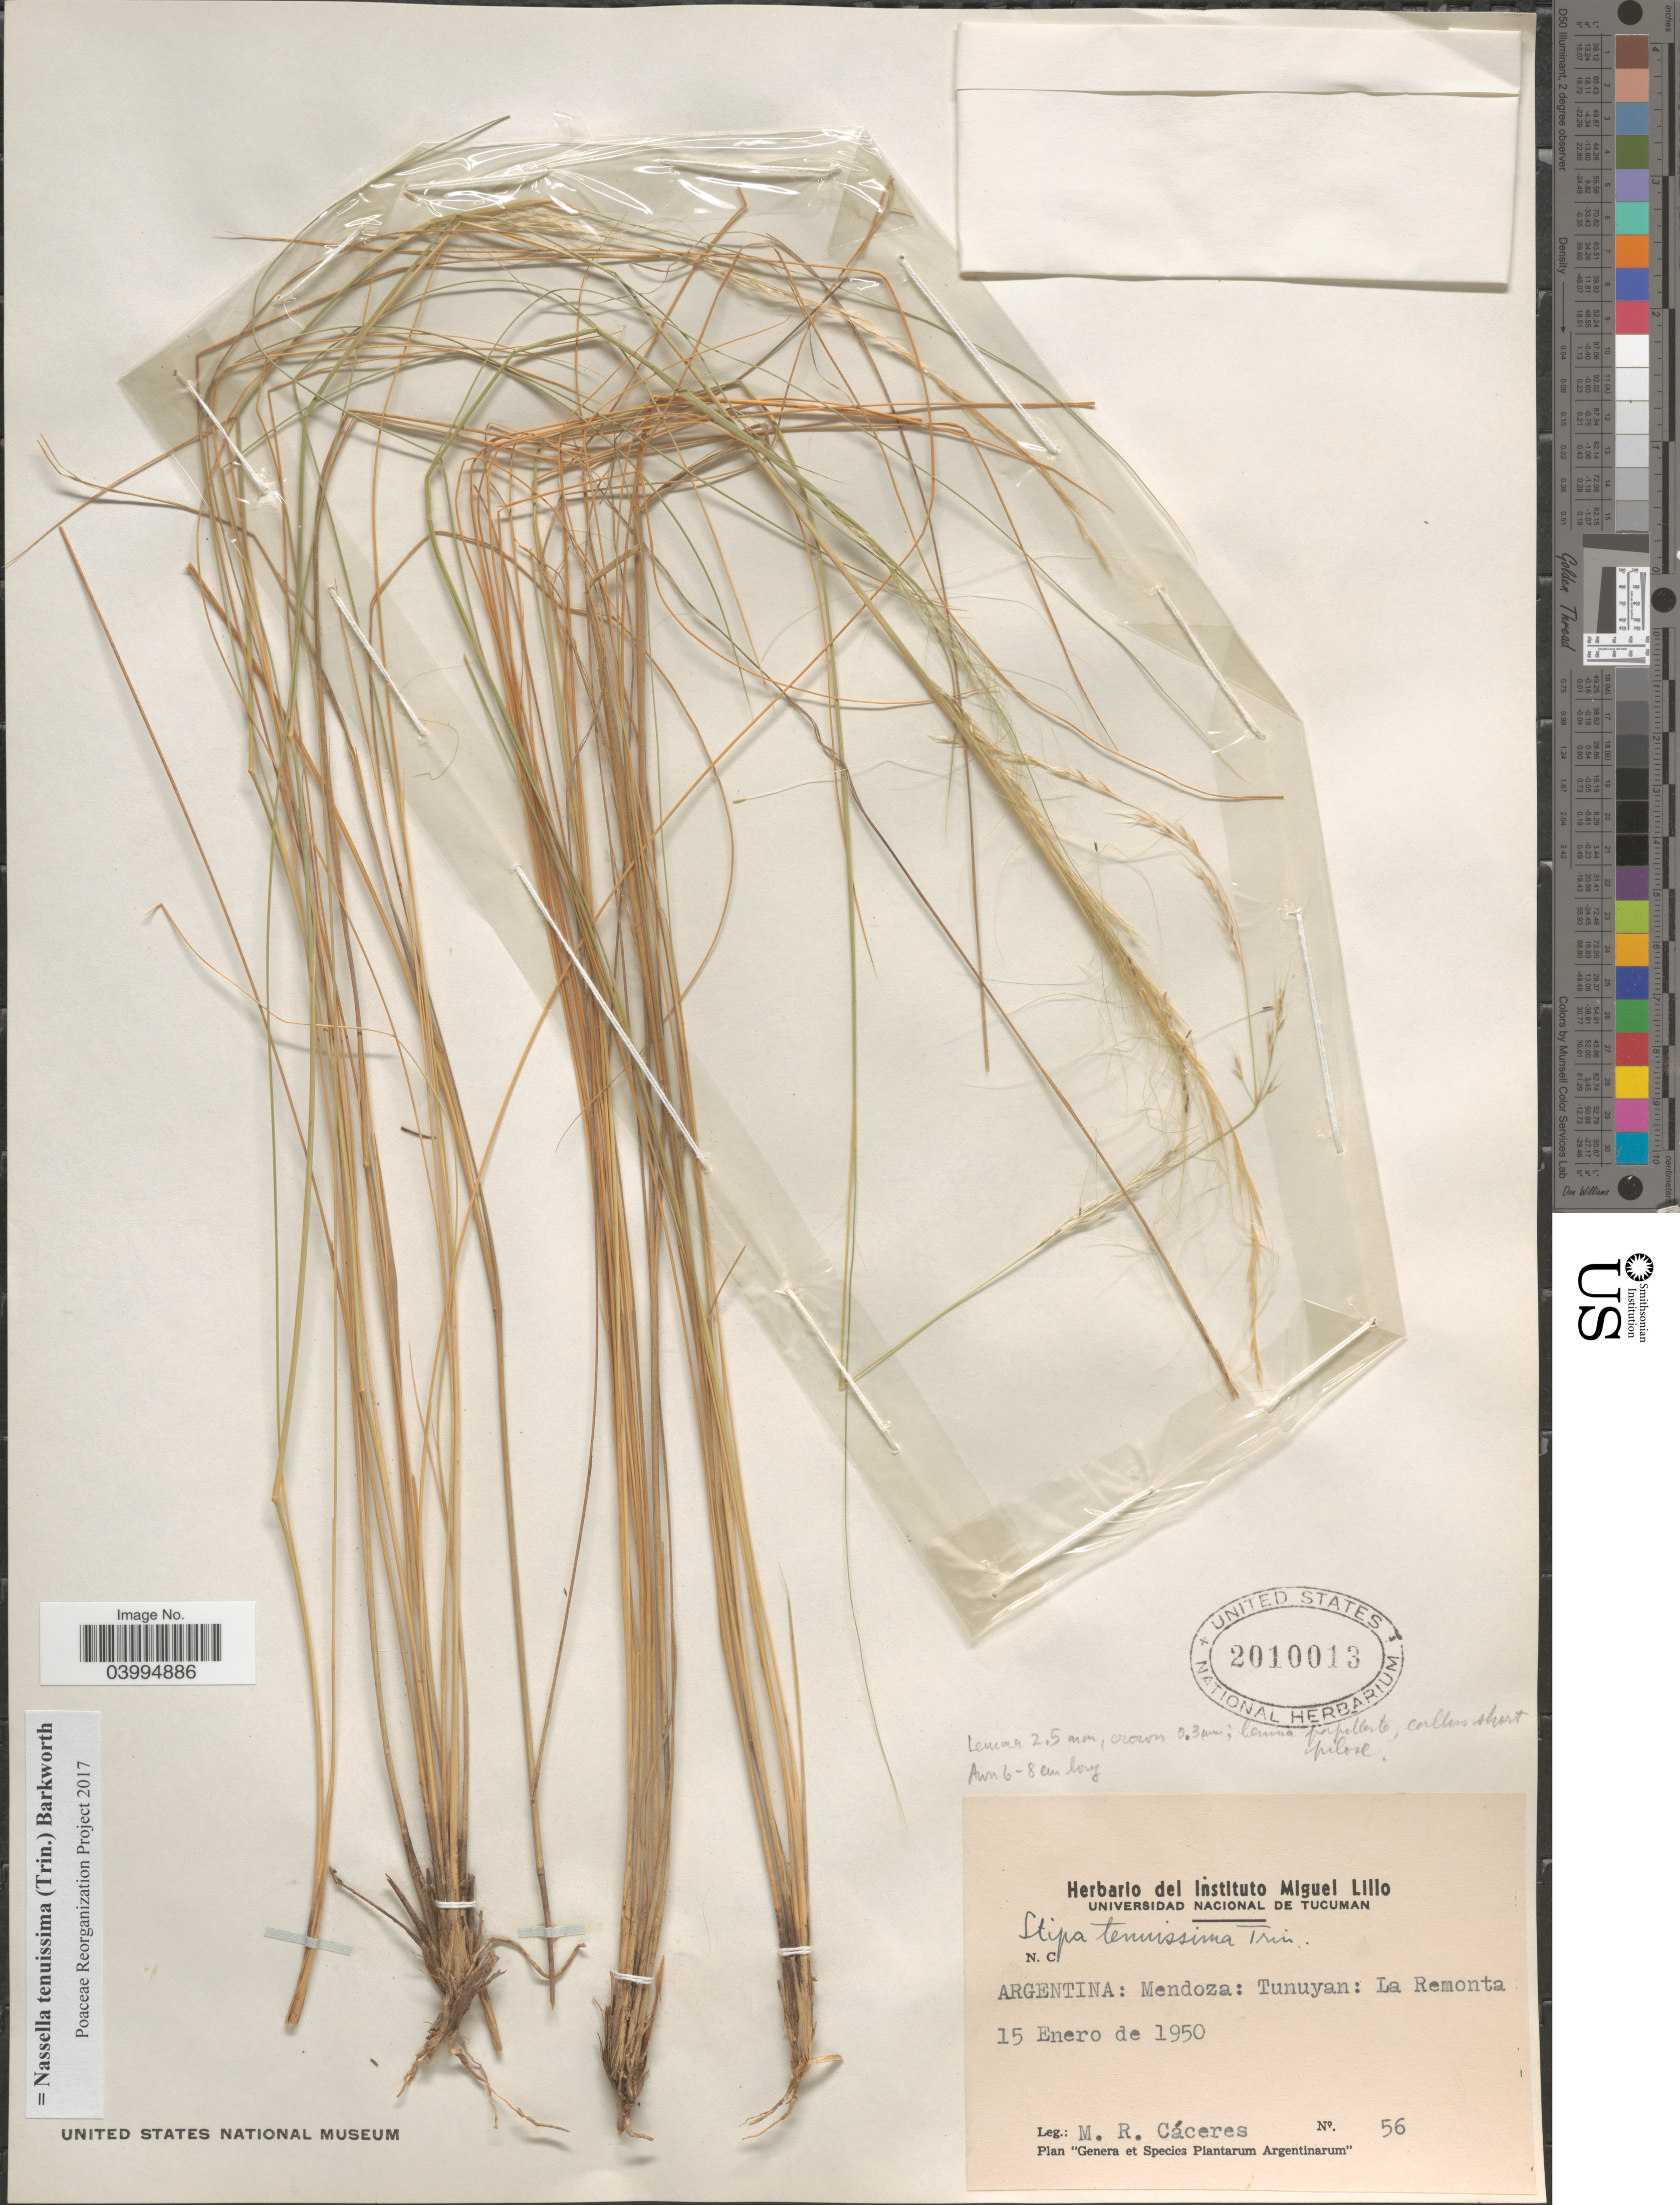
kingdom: Plantae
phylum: Tracheophyta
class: Liliopsida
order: Poales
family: Poaceae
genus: Nassella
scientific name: Nassella tenuissima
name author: (Trin.) Barkworth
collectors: M. R. Caceres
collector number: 56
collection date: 1950-01-15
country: Argentina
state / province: Mendoza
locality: Tunuyan: La Remonta.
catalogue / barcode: US 2010013